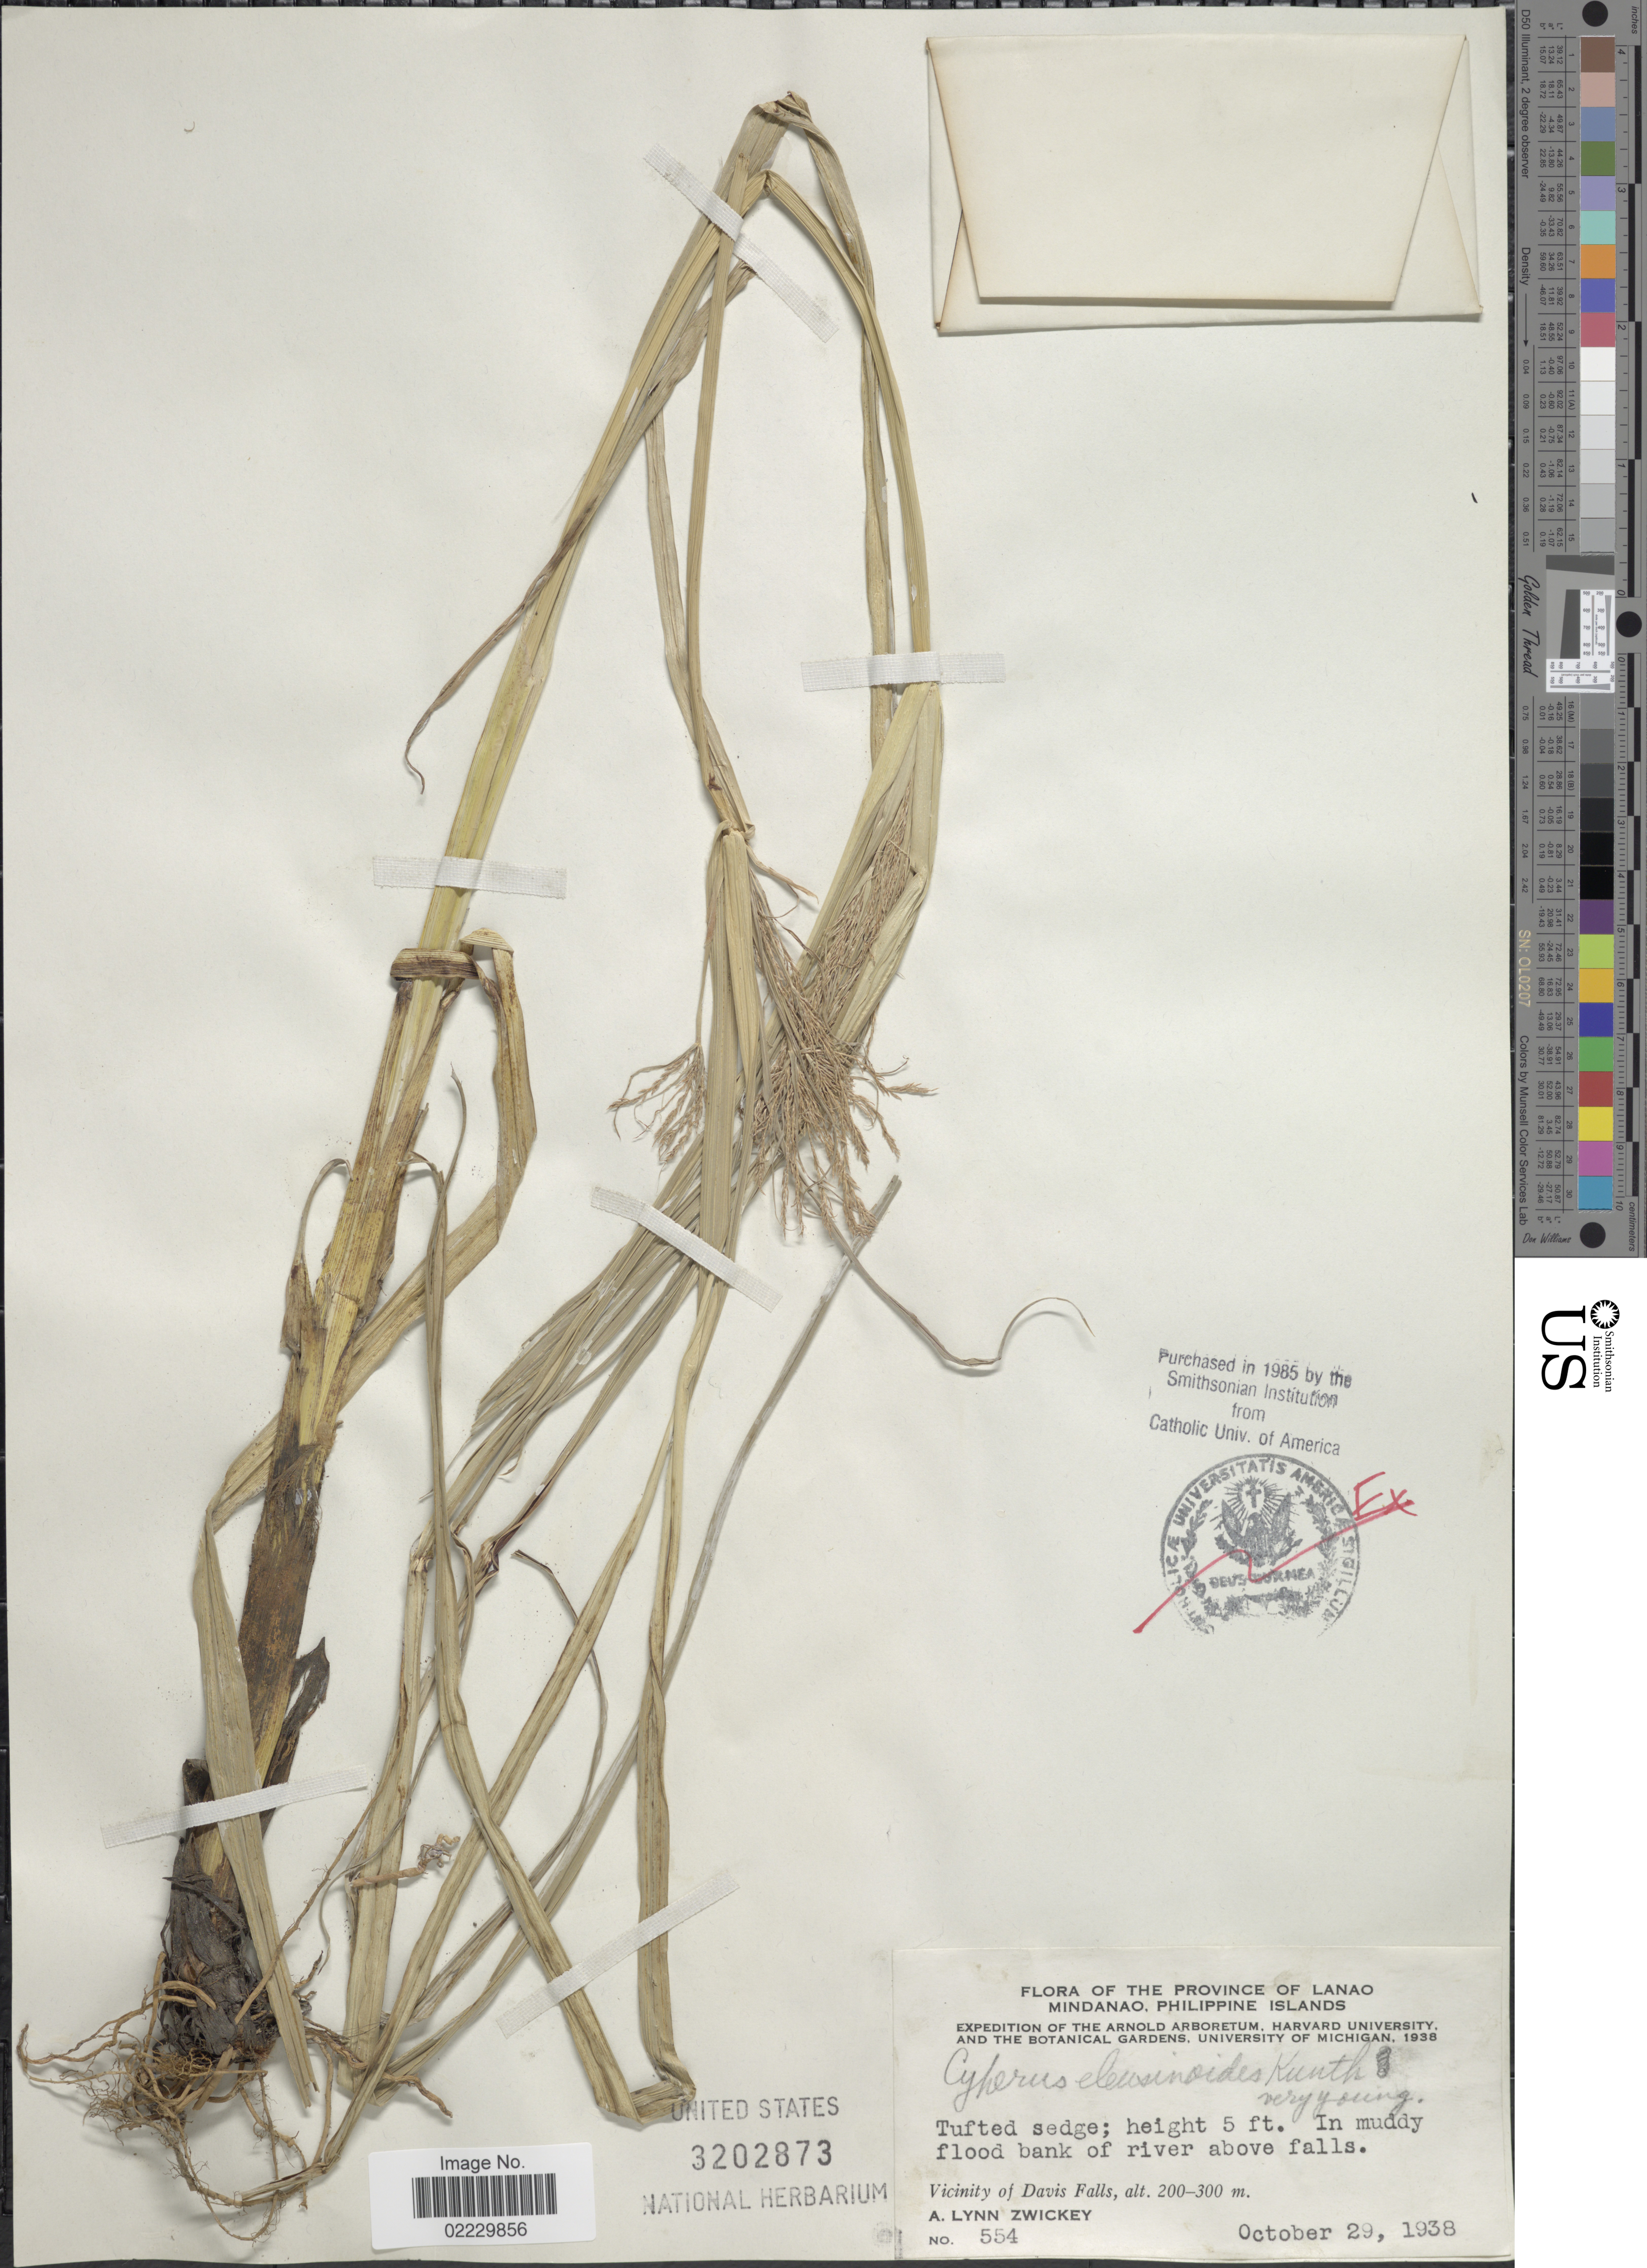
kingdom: Plantae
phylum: Tracheophyta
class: Liliopsida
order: Poales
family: Cyperaceae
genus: Cyperus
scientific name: Cyperus nutans subsp. eleusinoides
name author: (Kunth) T. Koyama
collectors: A. Zwickey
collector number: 554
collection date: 1938-10-29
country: Philippines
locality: Province of Lanao Mindanao. Vicinity of Davis Falls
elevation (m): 200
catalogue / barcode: US 3202873